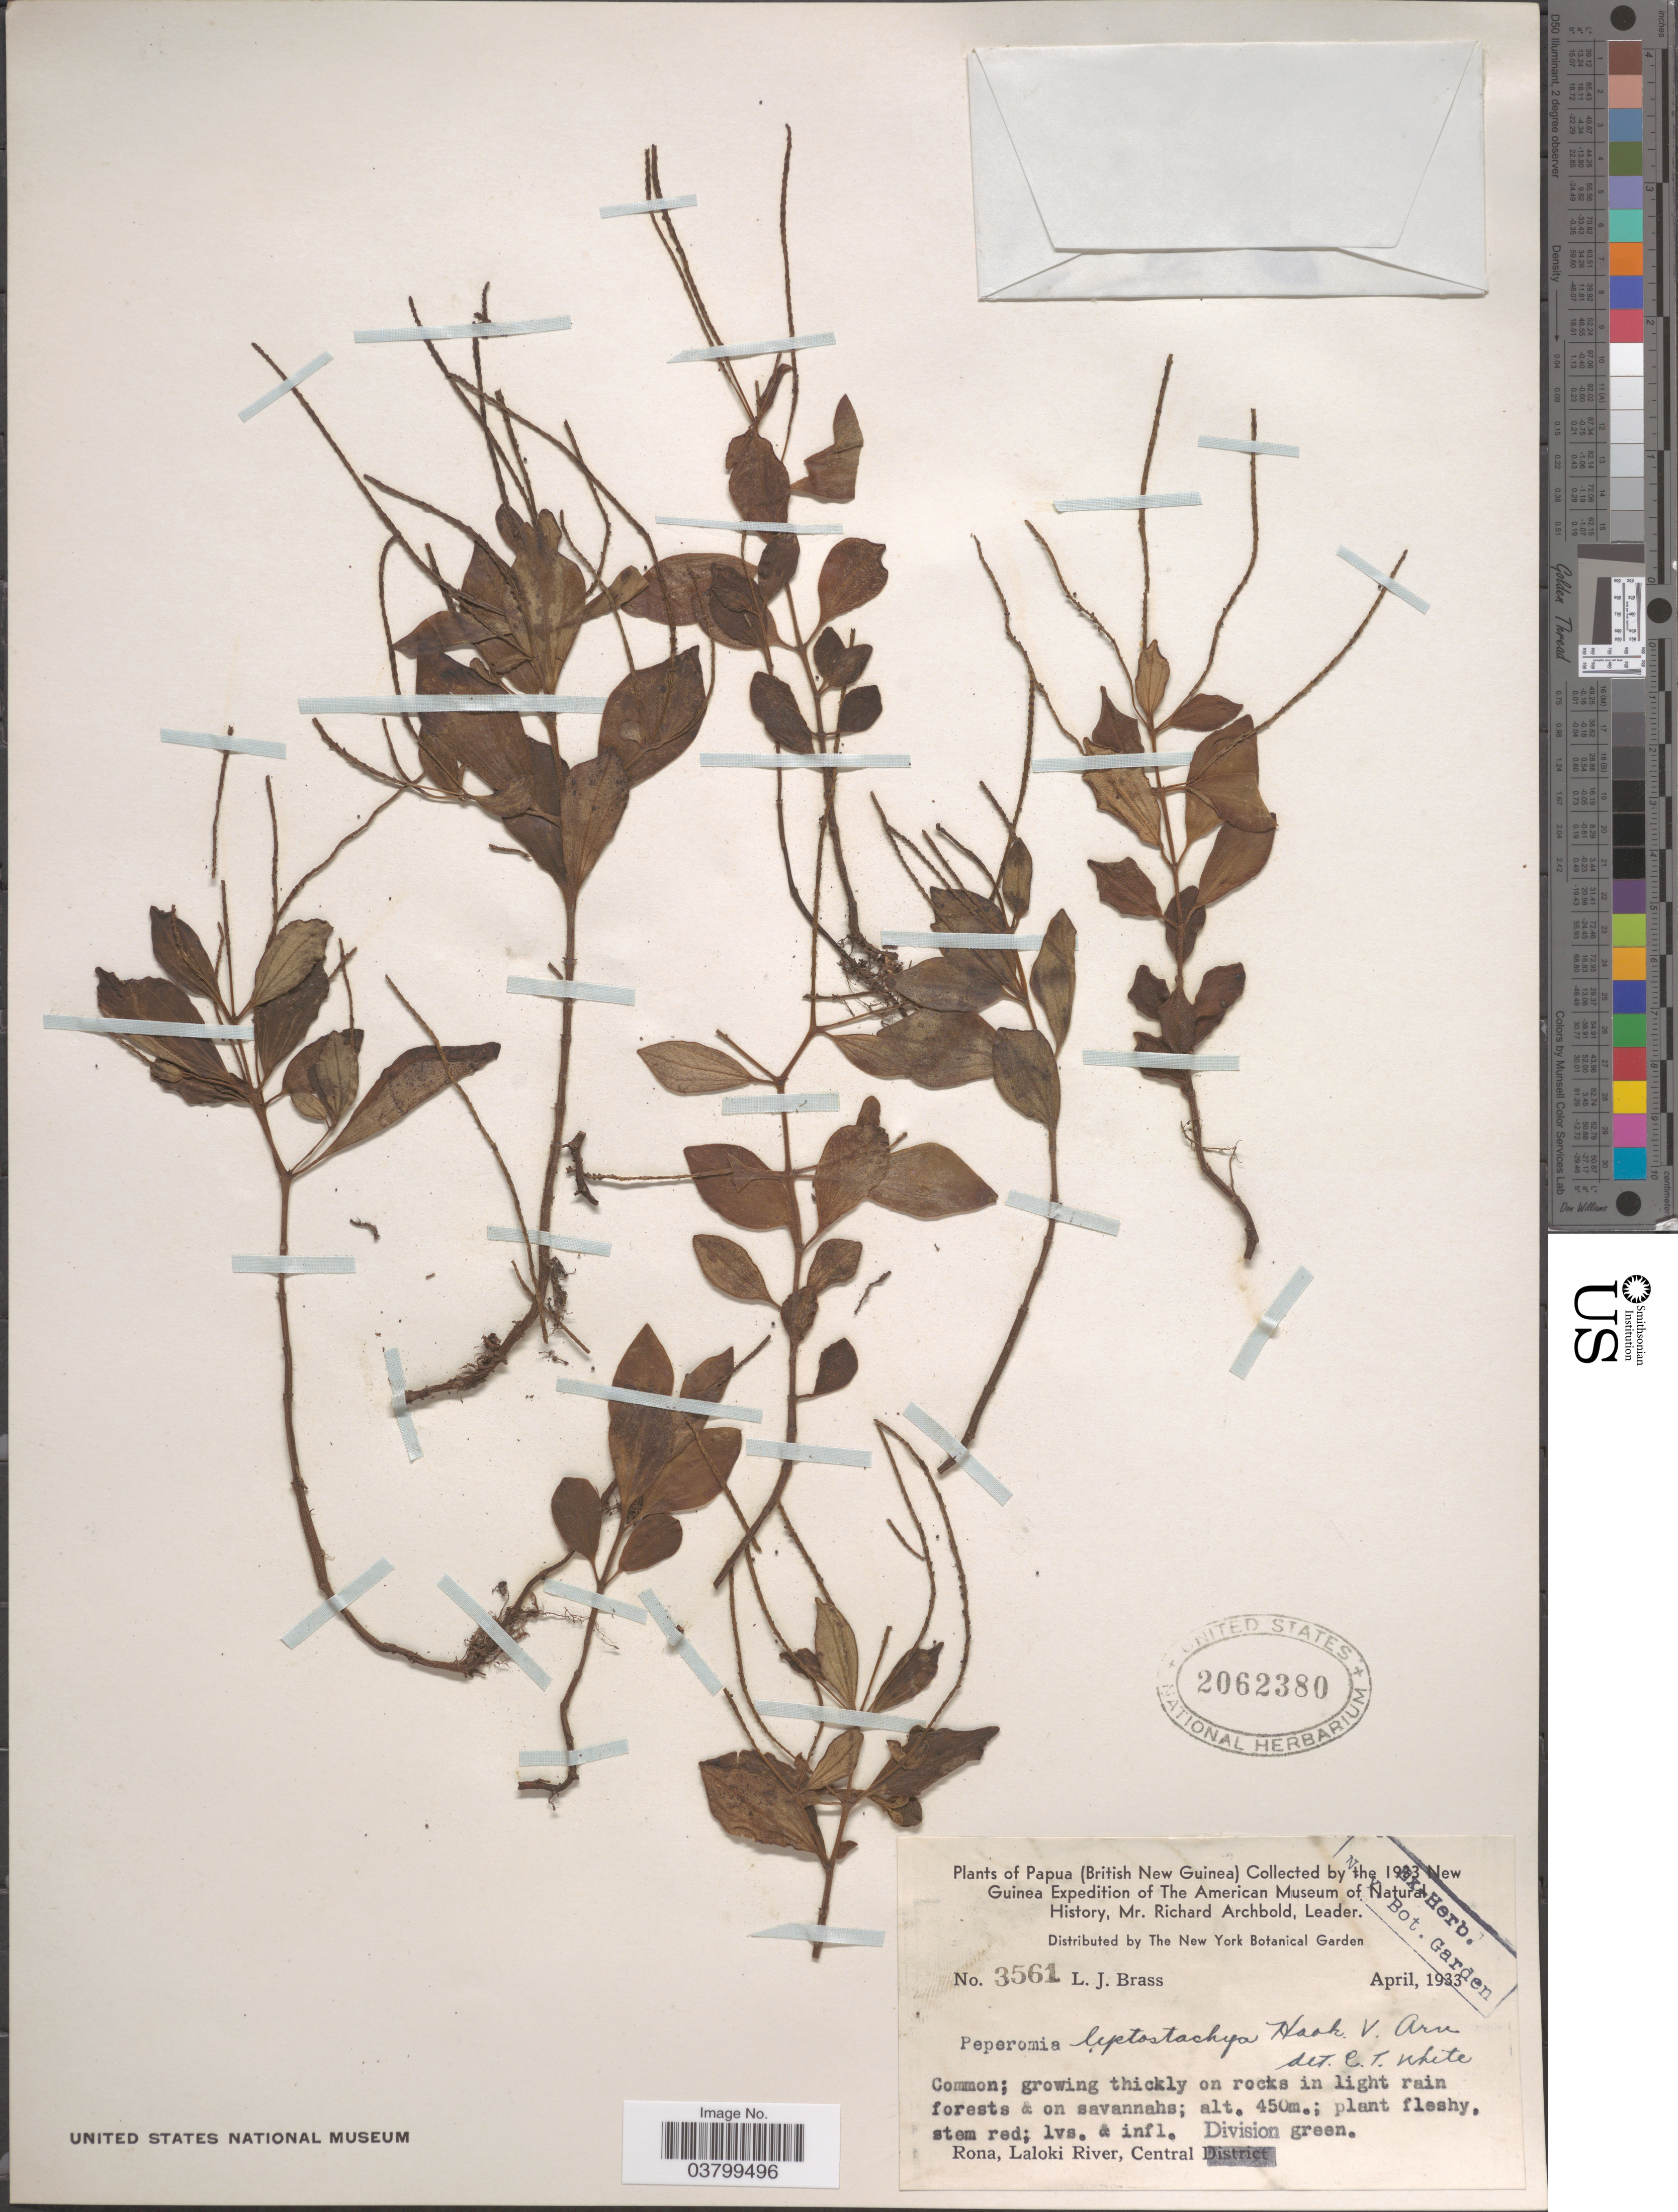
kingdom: Plantae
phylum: Tracheophyta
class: Magnoliopsida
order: Piperales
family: Piperaceae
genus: Peperomia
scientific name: Peperomia leptostachya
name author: Hook. & Arn.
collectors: L. J. Brass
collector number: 3561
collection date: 1933-04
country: Papua New Guinea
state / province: Central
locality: Papua (British New Guinea). Rona, Laloki River, Central Division.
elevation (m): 450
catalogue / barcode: US 2062380